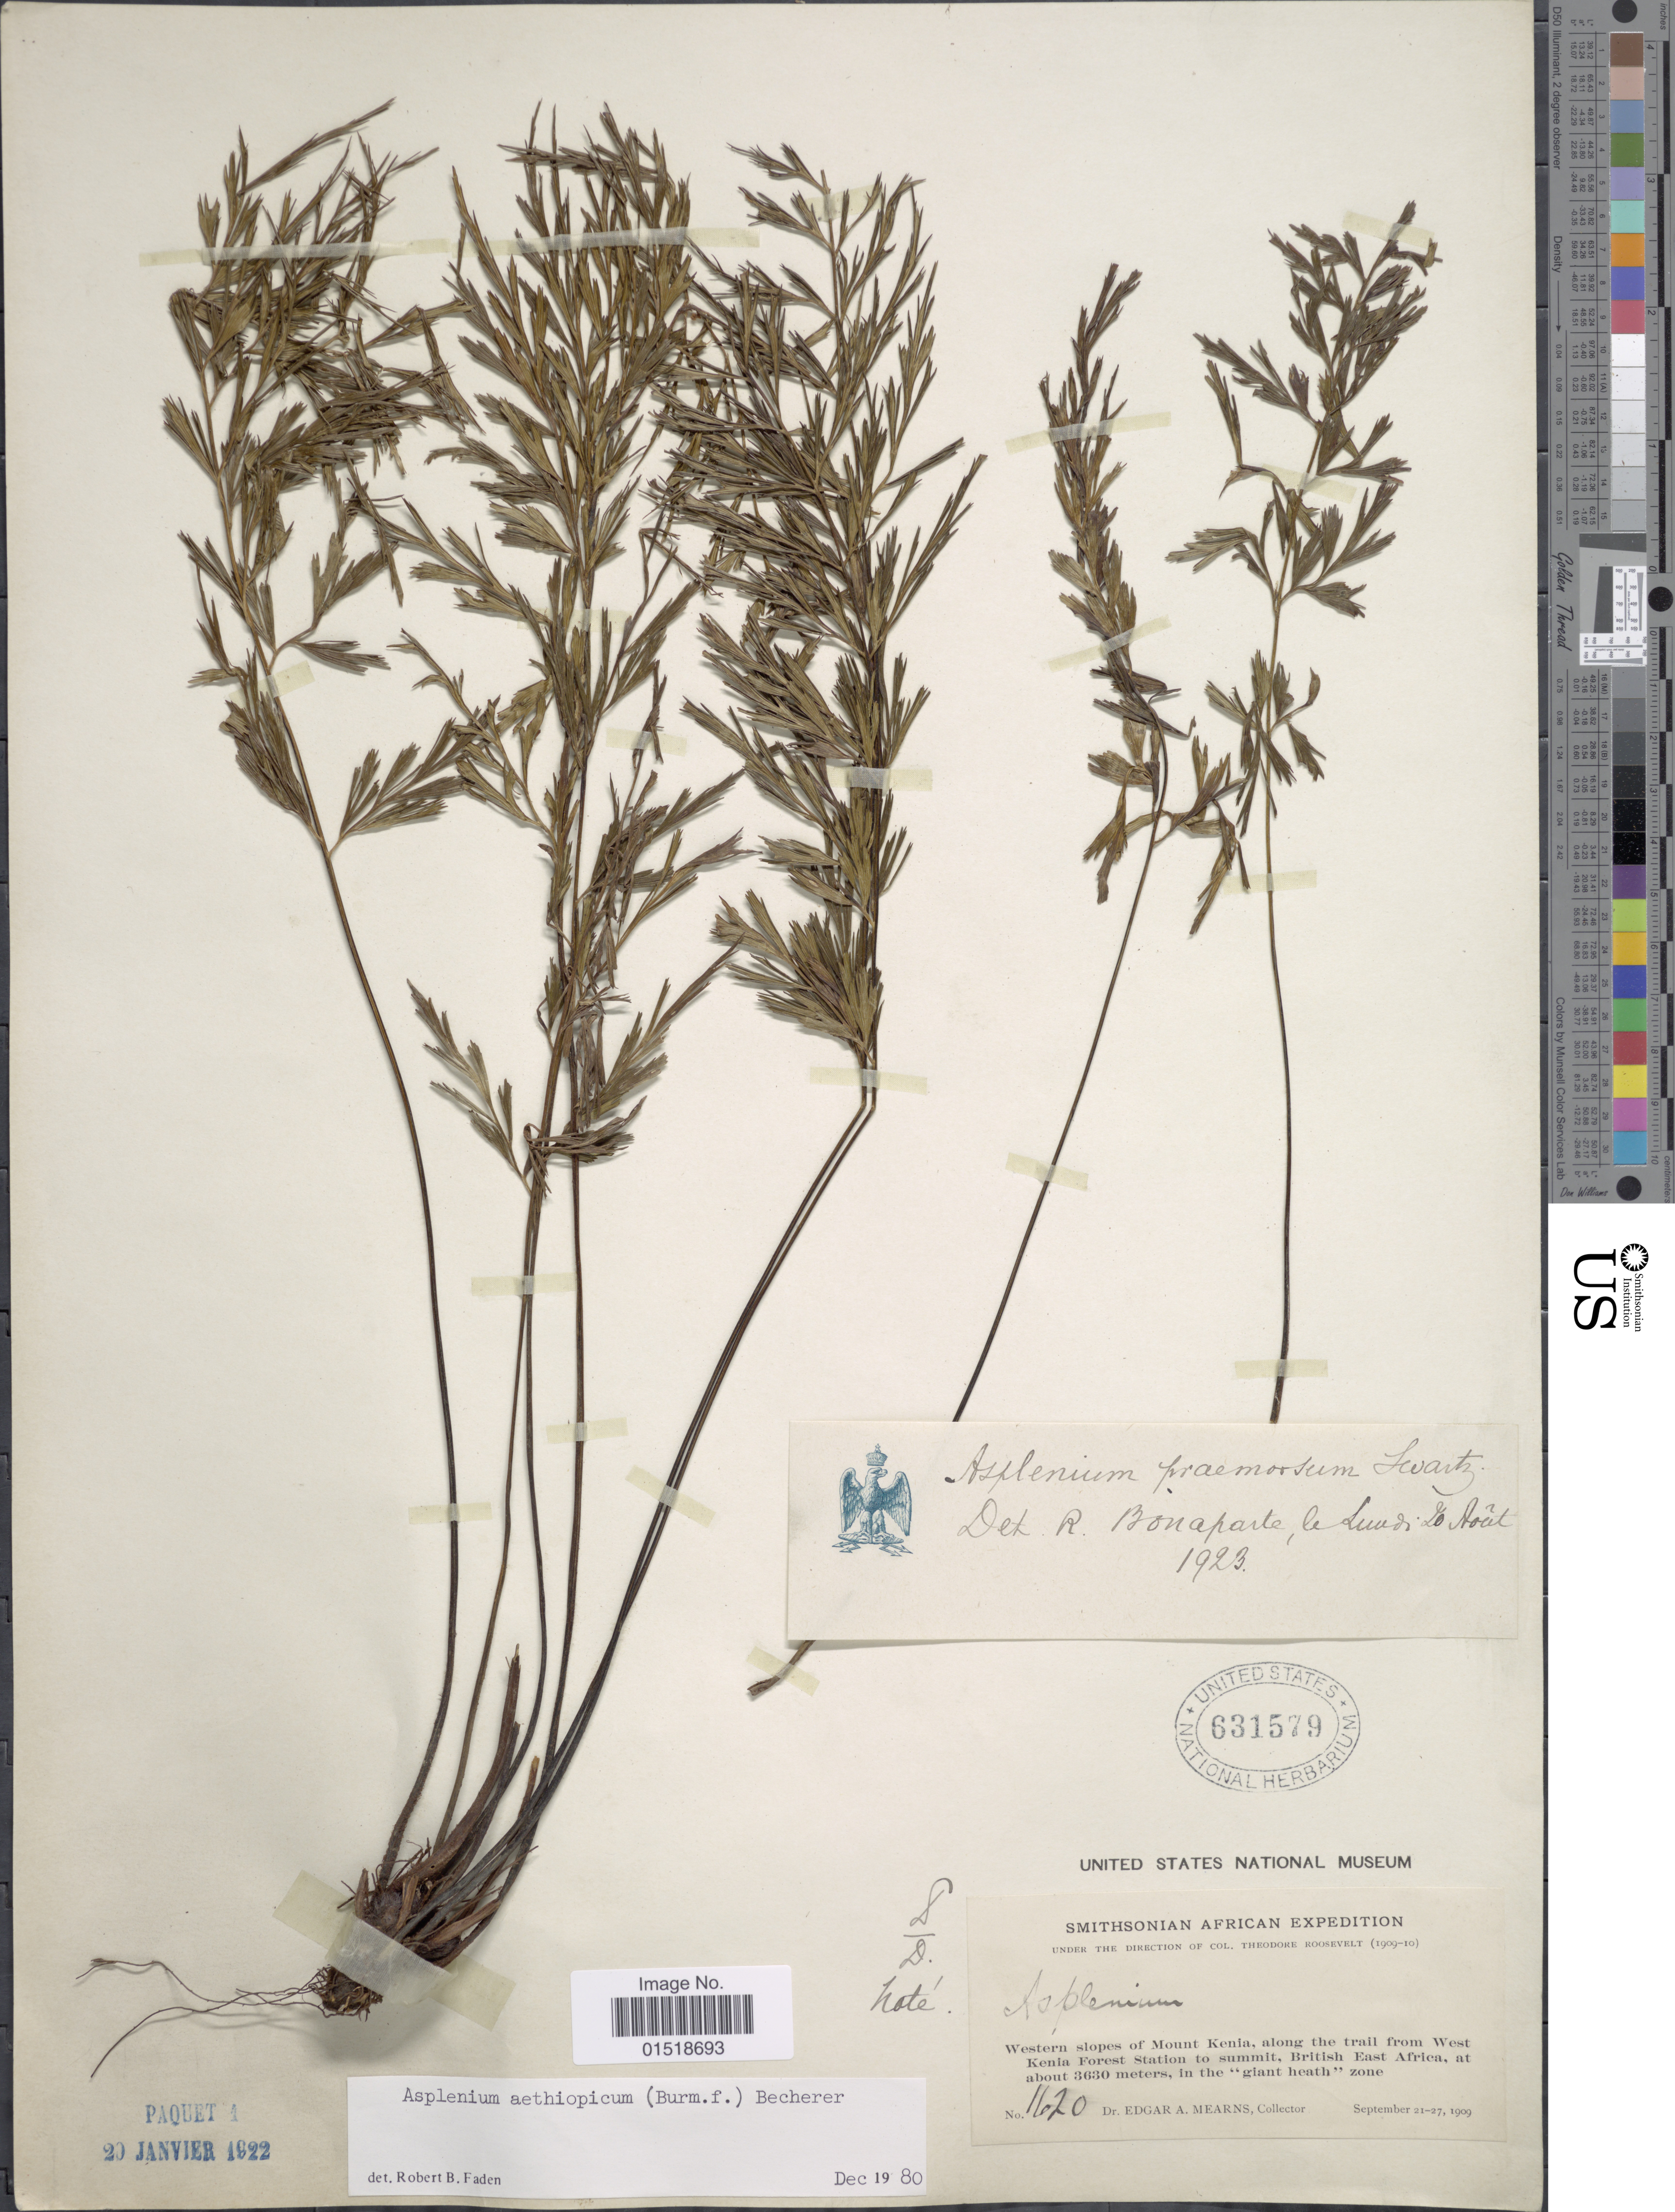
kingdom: Plantae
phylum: Tracheophyta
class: Polypodiopsida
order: Polypodiales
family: Aspleniaceae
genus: Asplenium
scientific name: Asplenium affine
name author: Sw.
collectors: E. A. Mearns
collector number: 1620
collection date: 1909-09-21/1909-09-27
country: Kenya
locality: Western slopes of Mount Kenia, along the trail from West Kenia Forest Station to summit, British East Africa, in the "giant heath" zone.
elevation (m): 3630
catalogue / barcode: US 631579